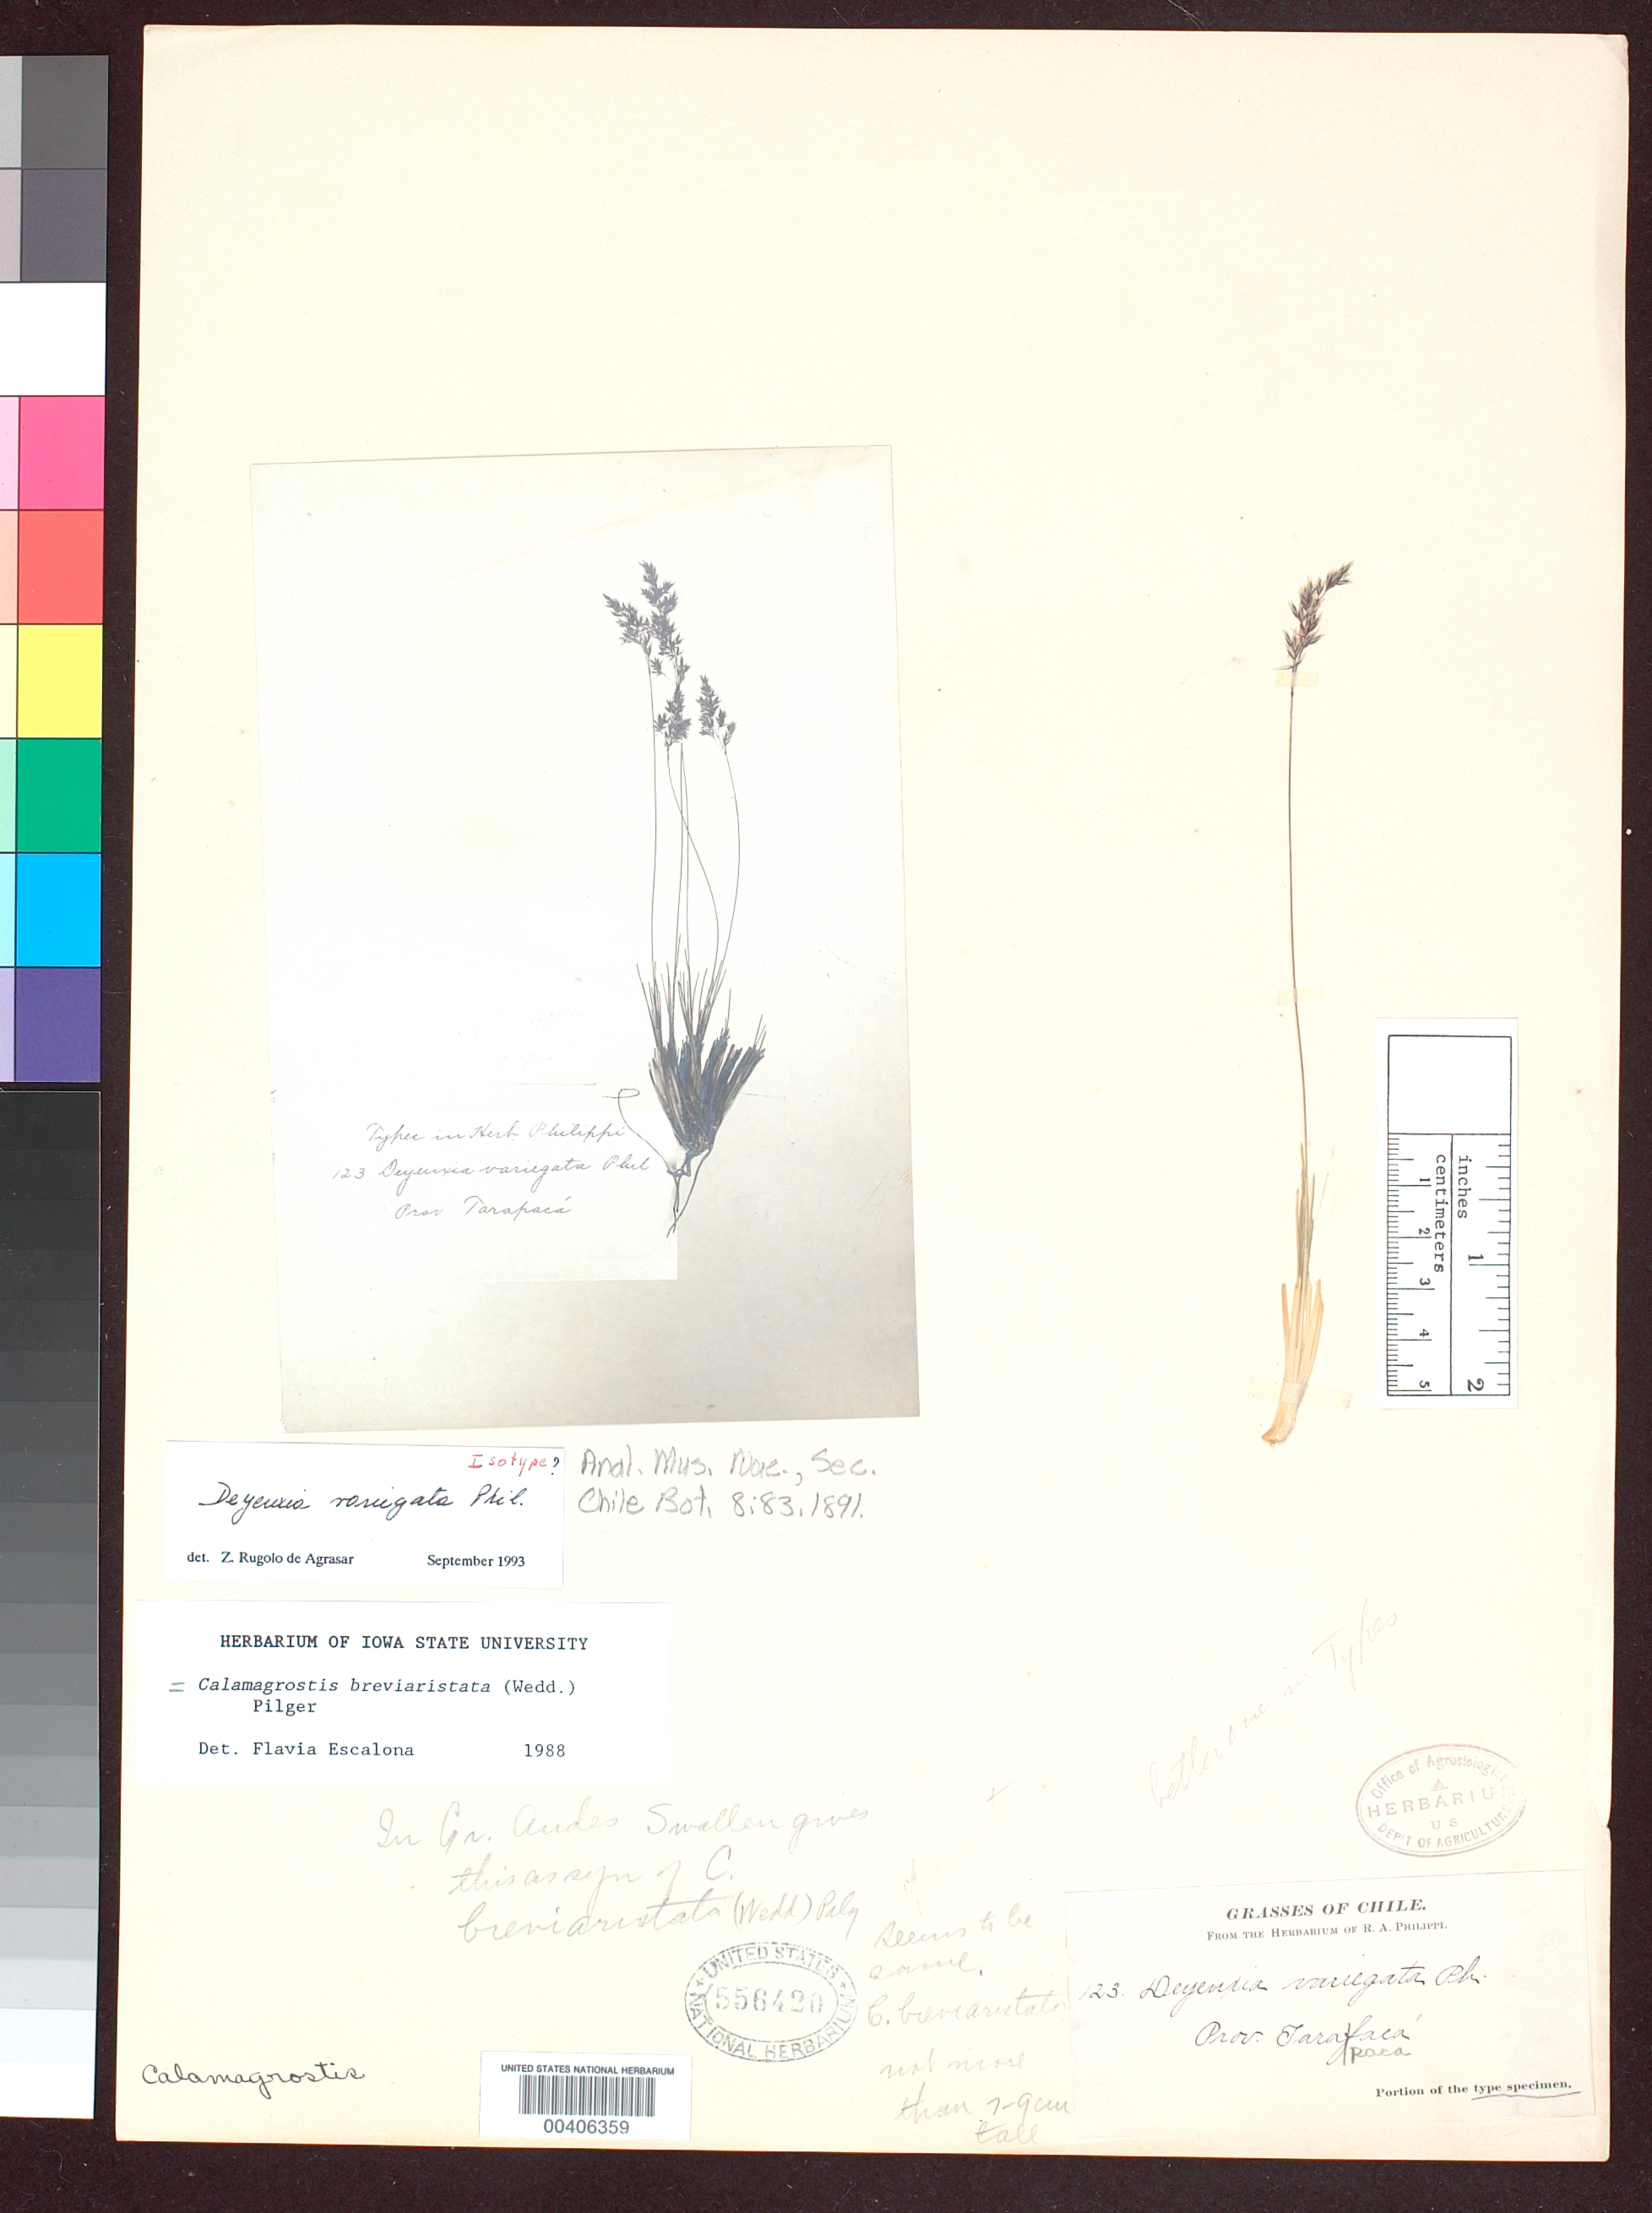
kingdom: Plantae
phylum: Tracheophyta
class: Liliopsida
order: Poales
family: Poaceae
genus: Deyeuxia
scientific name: Deyeuxia variegata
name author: Phil.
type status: Isotype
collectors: R. A. Philippi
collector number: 123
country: Chile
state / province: Tarapacá (I)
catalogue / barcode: US 556420